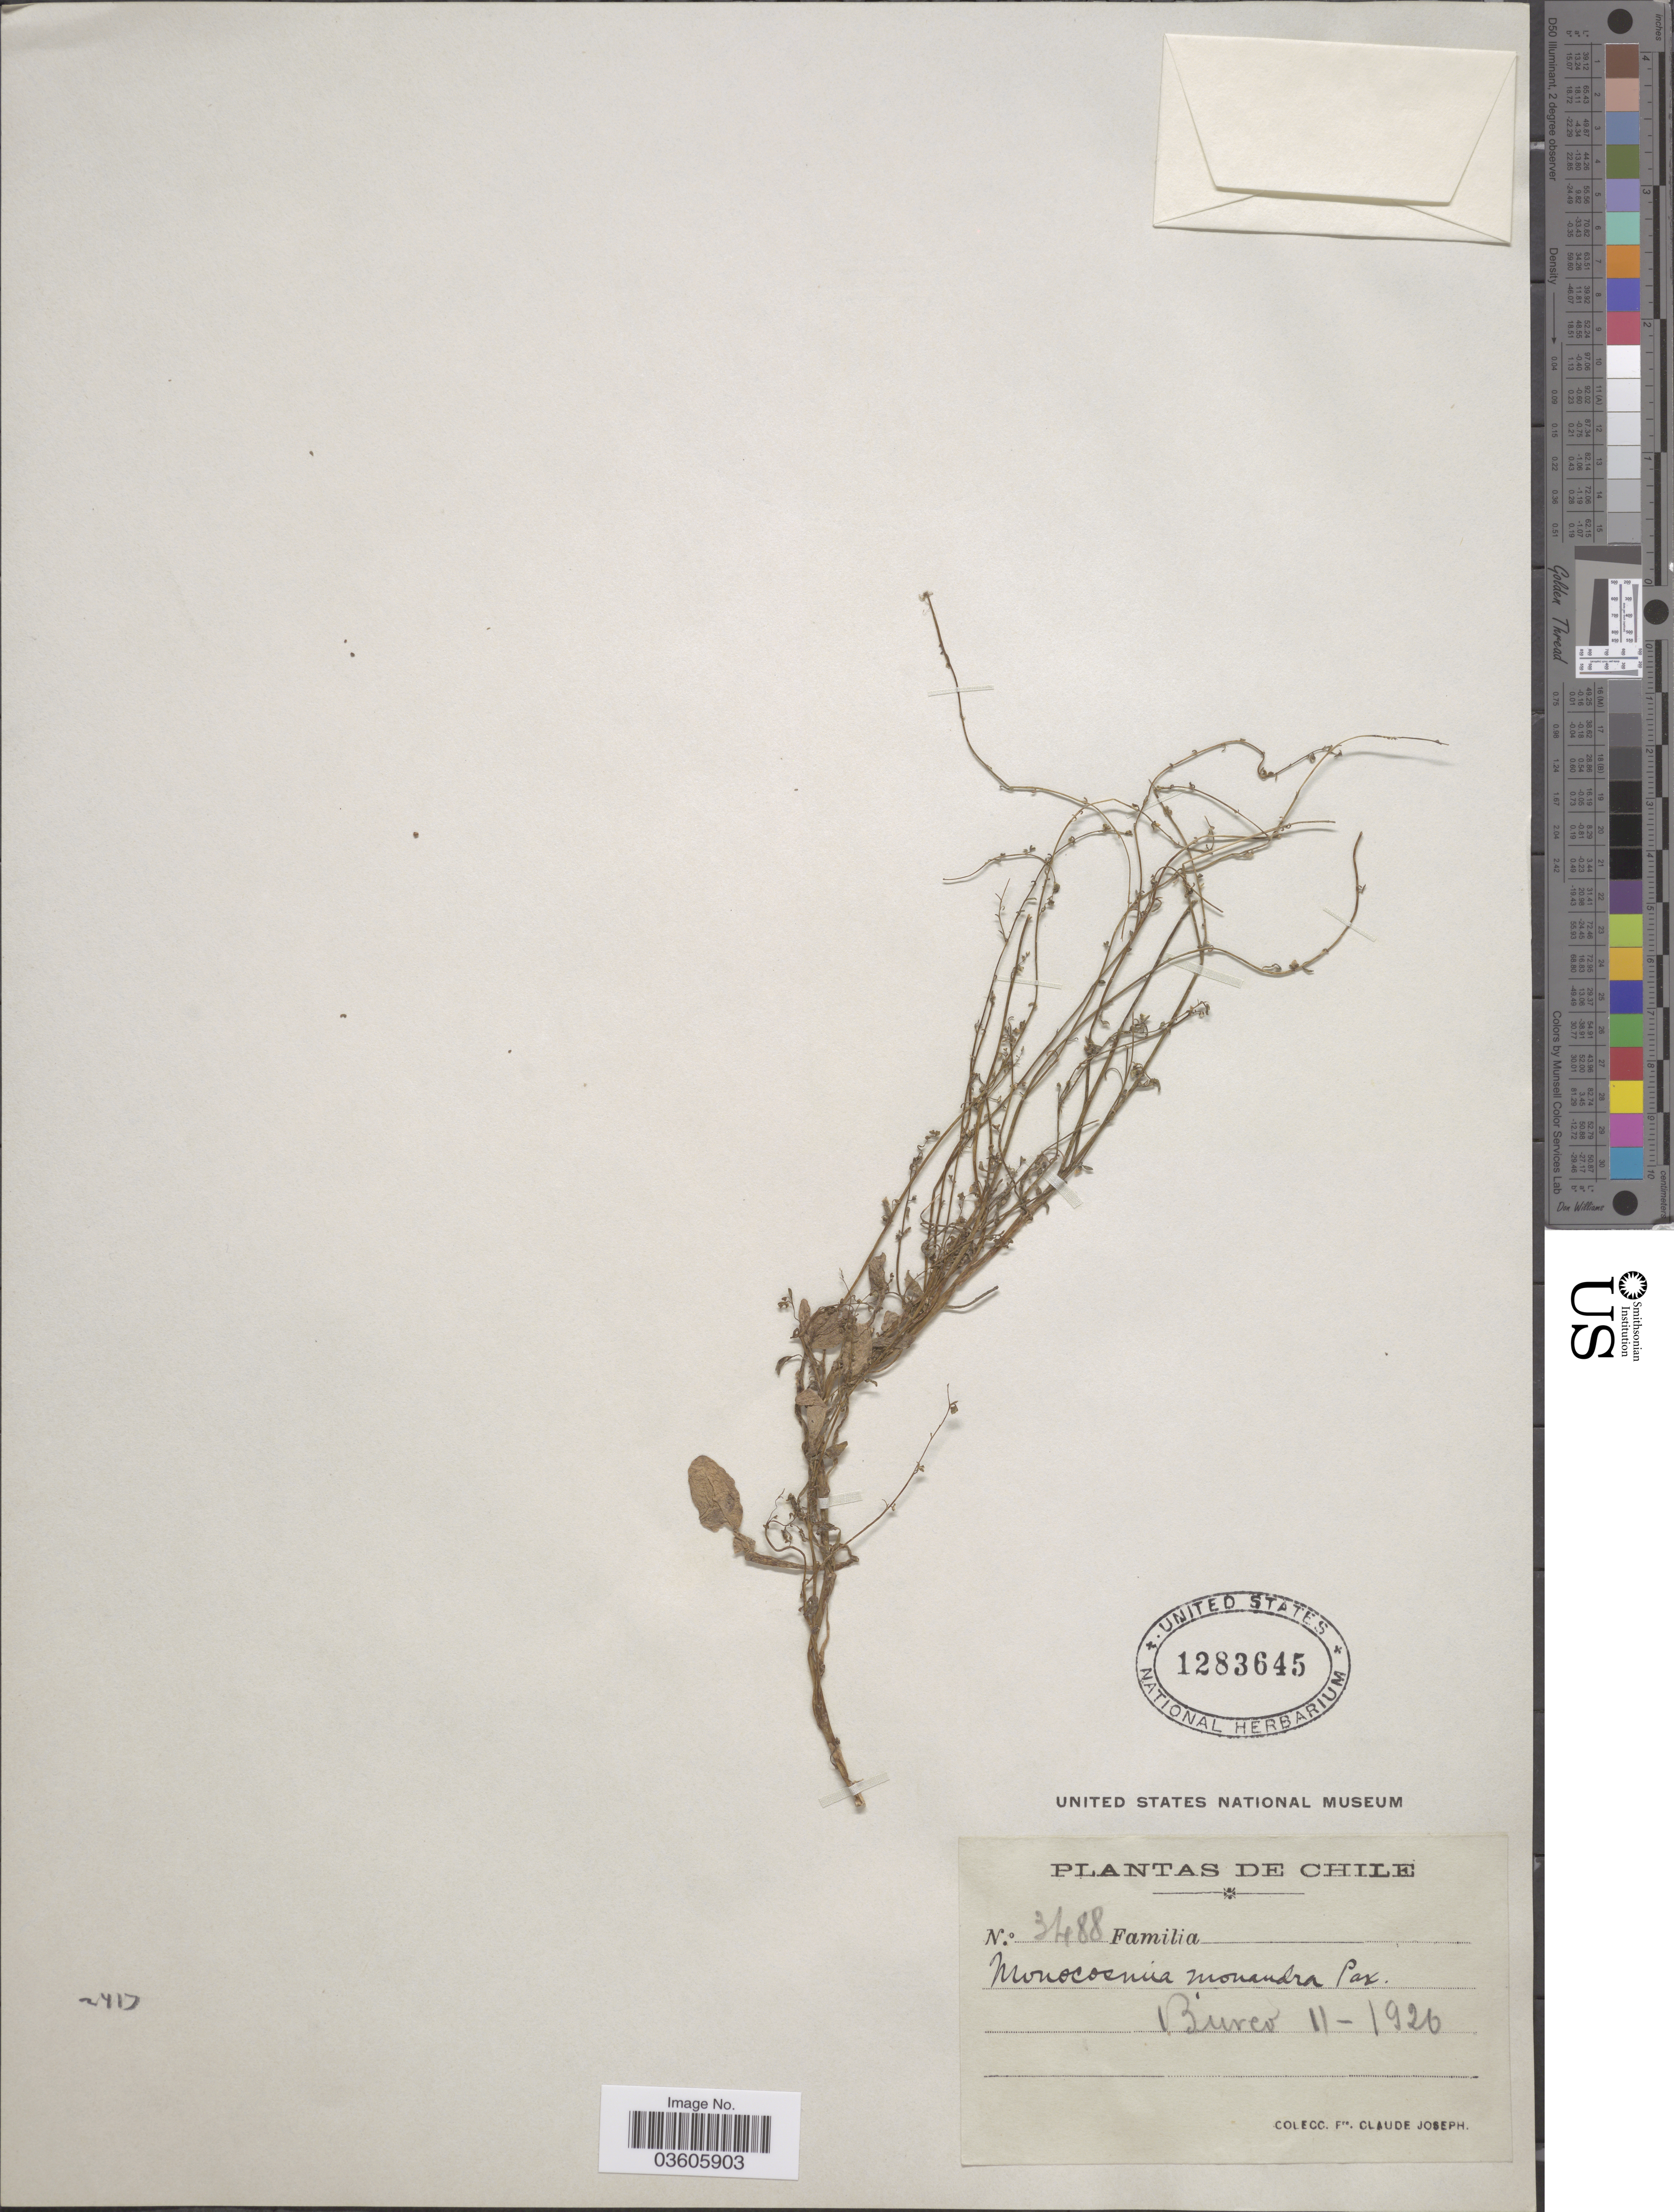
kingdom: Plantae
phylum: Tracheophyta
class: Magnoliopsida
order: Caryophyllales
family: Montiaceae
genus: Monocosmia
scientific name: Monocosmia monandra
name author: (Ruiz & Pav.) Baill.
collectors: Bro. Claude-Joseph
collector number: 3488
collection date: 1926-11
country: Chile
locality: Bureo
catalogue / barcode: US 1283645